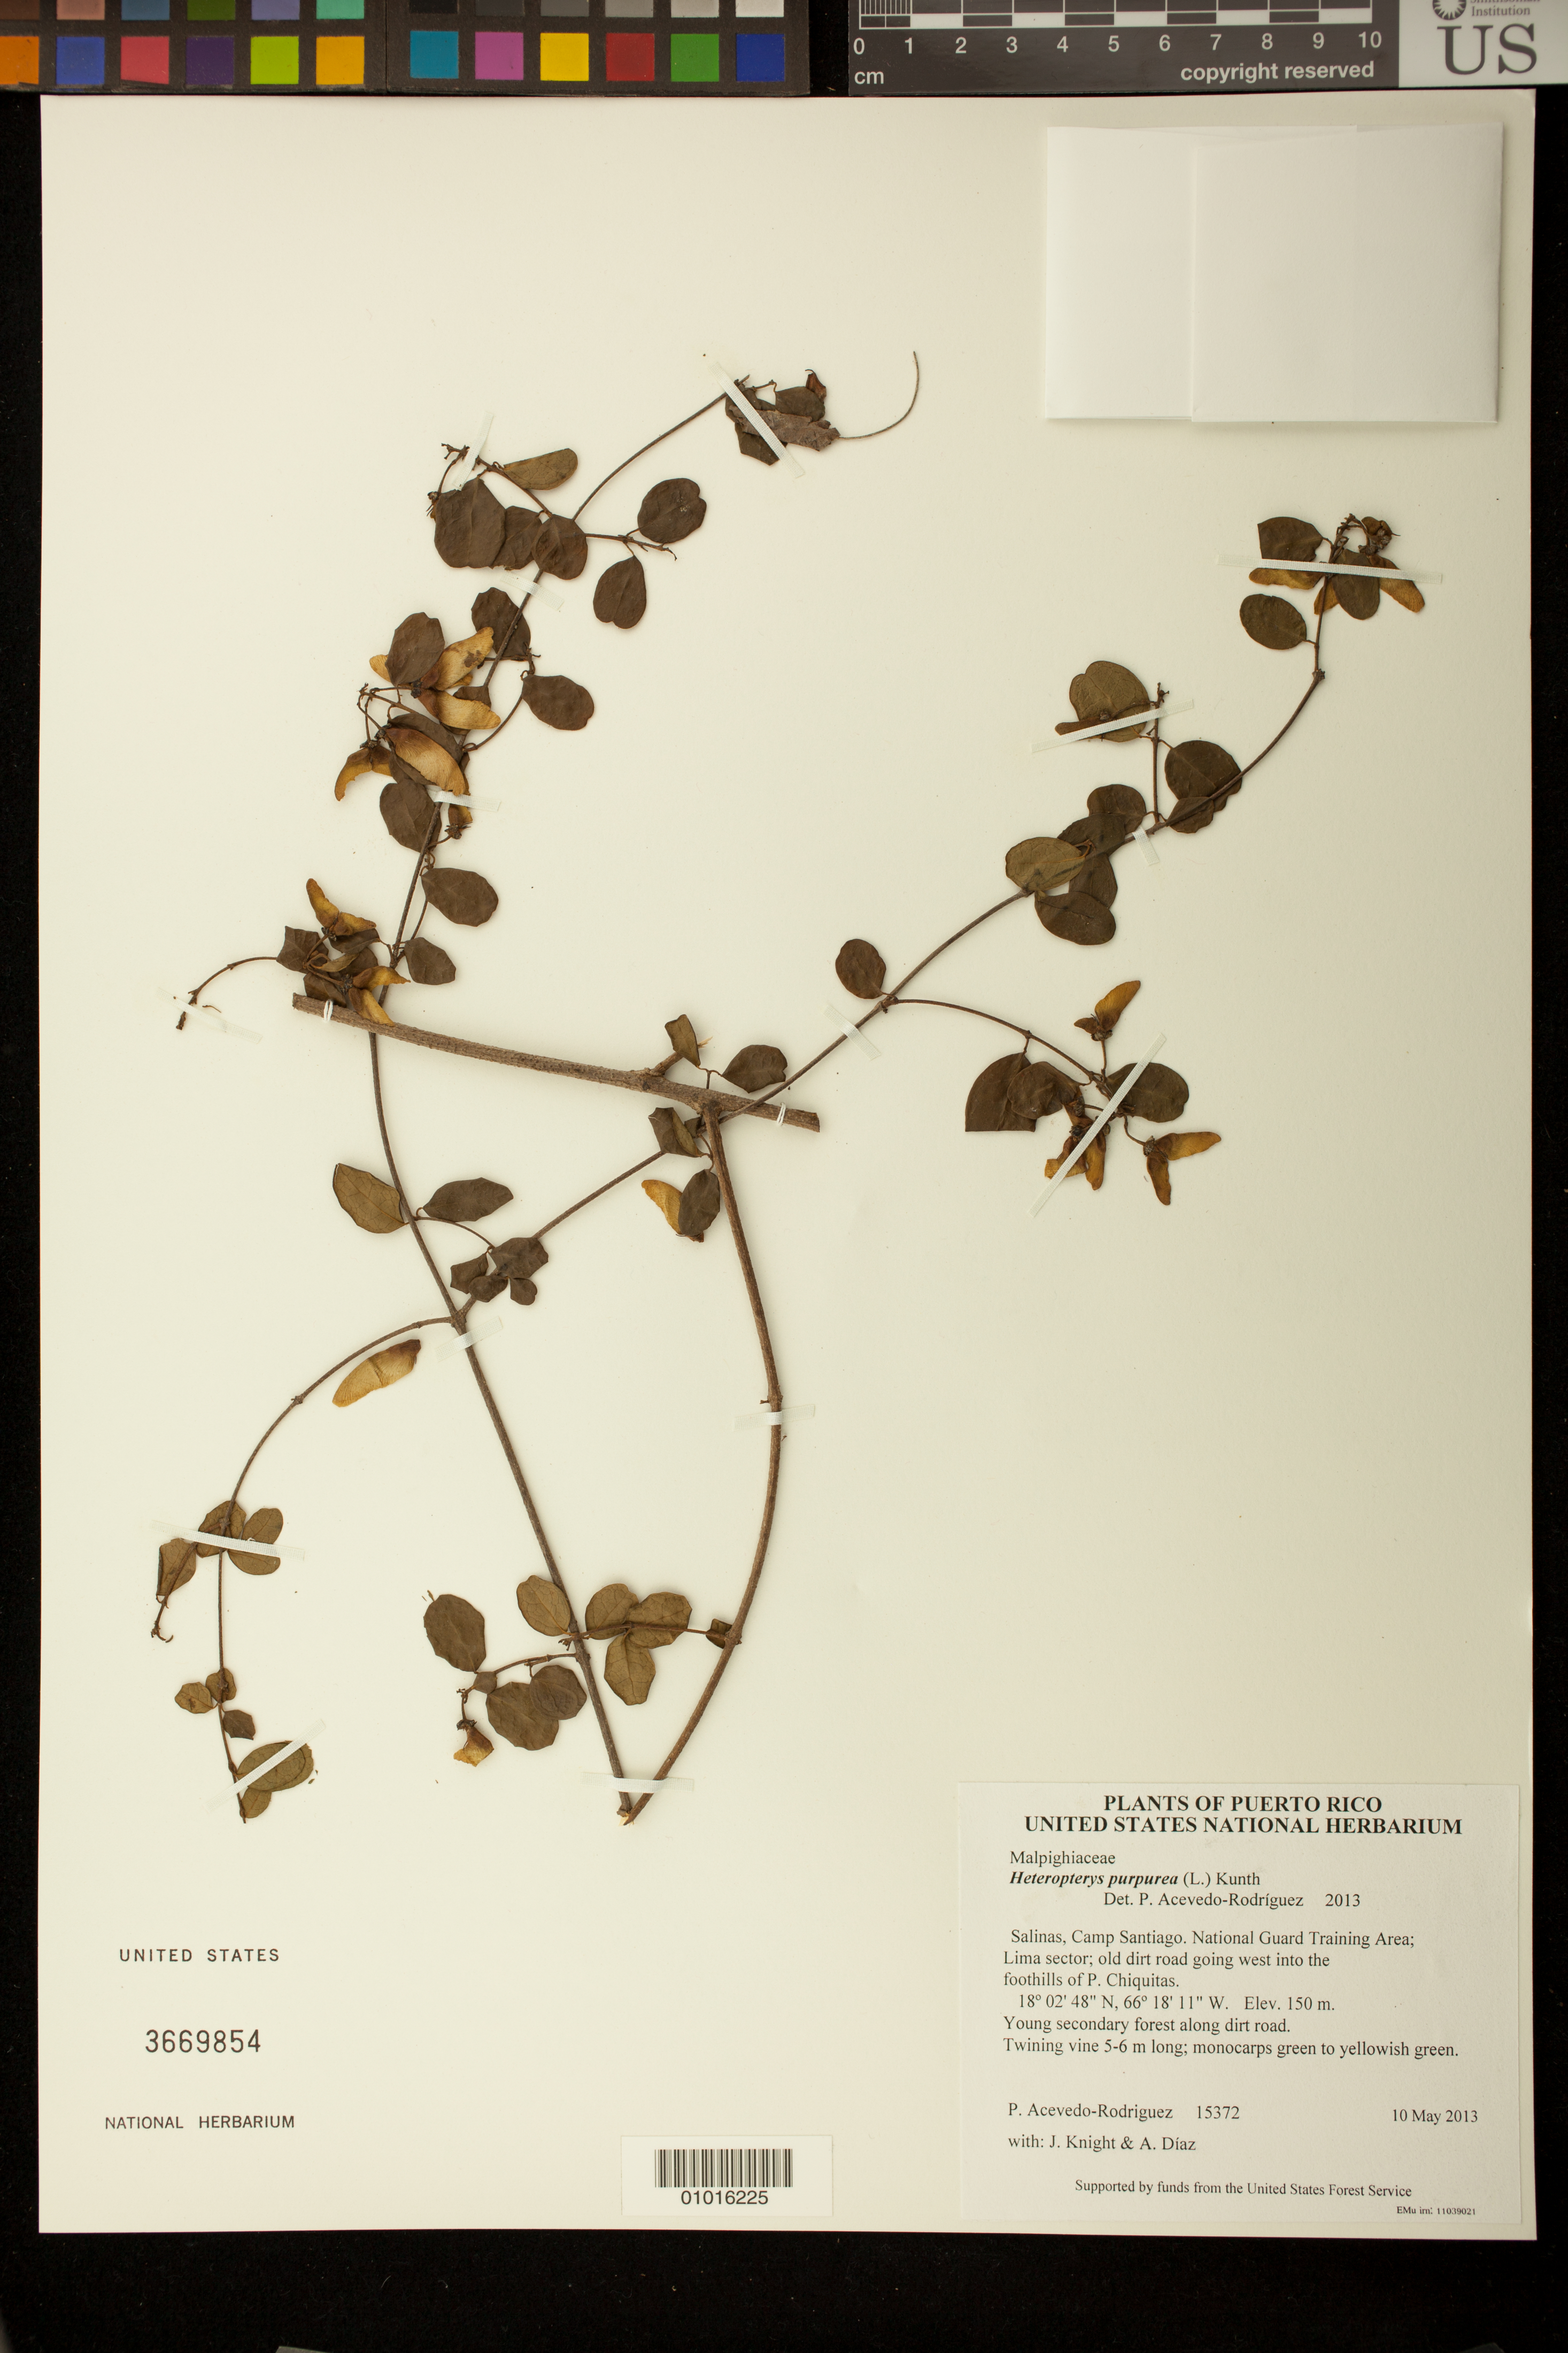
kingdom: Plantae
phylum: Tracheophyta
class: Magnoliopsida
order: Malpighiales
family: Malpighiaceae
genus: Heteropterys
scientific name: Heteropterys purpurea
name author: (L.) Kunth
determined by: Acevedo-Rodríguez, P., (BOT), Smithsonian Institution - National Museum of Natural History (UNITED STATES)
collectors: P. Acevedo-Rodr., J. Knight & A. Díaz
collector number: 15372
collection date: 2013-05-10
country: Puerto Rico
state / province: Salinas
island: Puerto Rico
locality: Camp Santiago. National Guard Training Area; Lima sector; old dirt road going west into the foothills of P. Chiquitas.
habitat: Young secondary forest along dirt road.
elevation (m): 150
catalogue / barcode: US 3669854